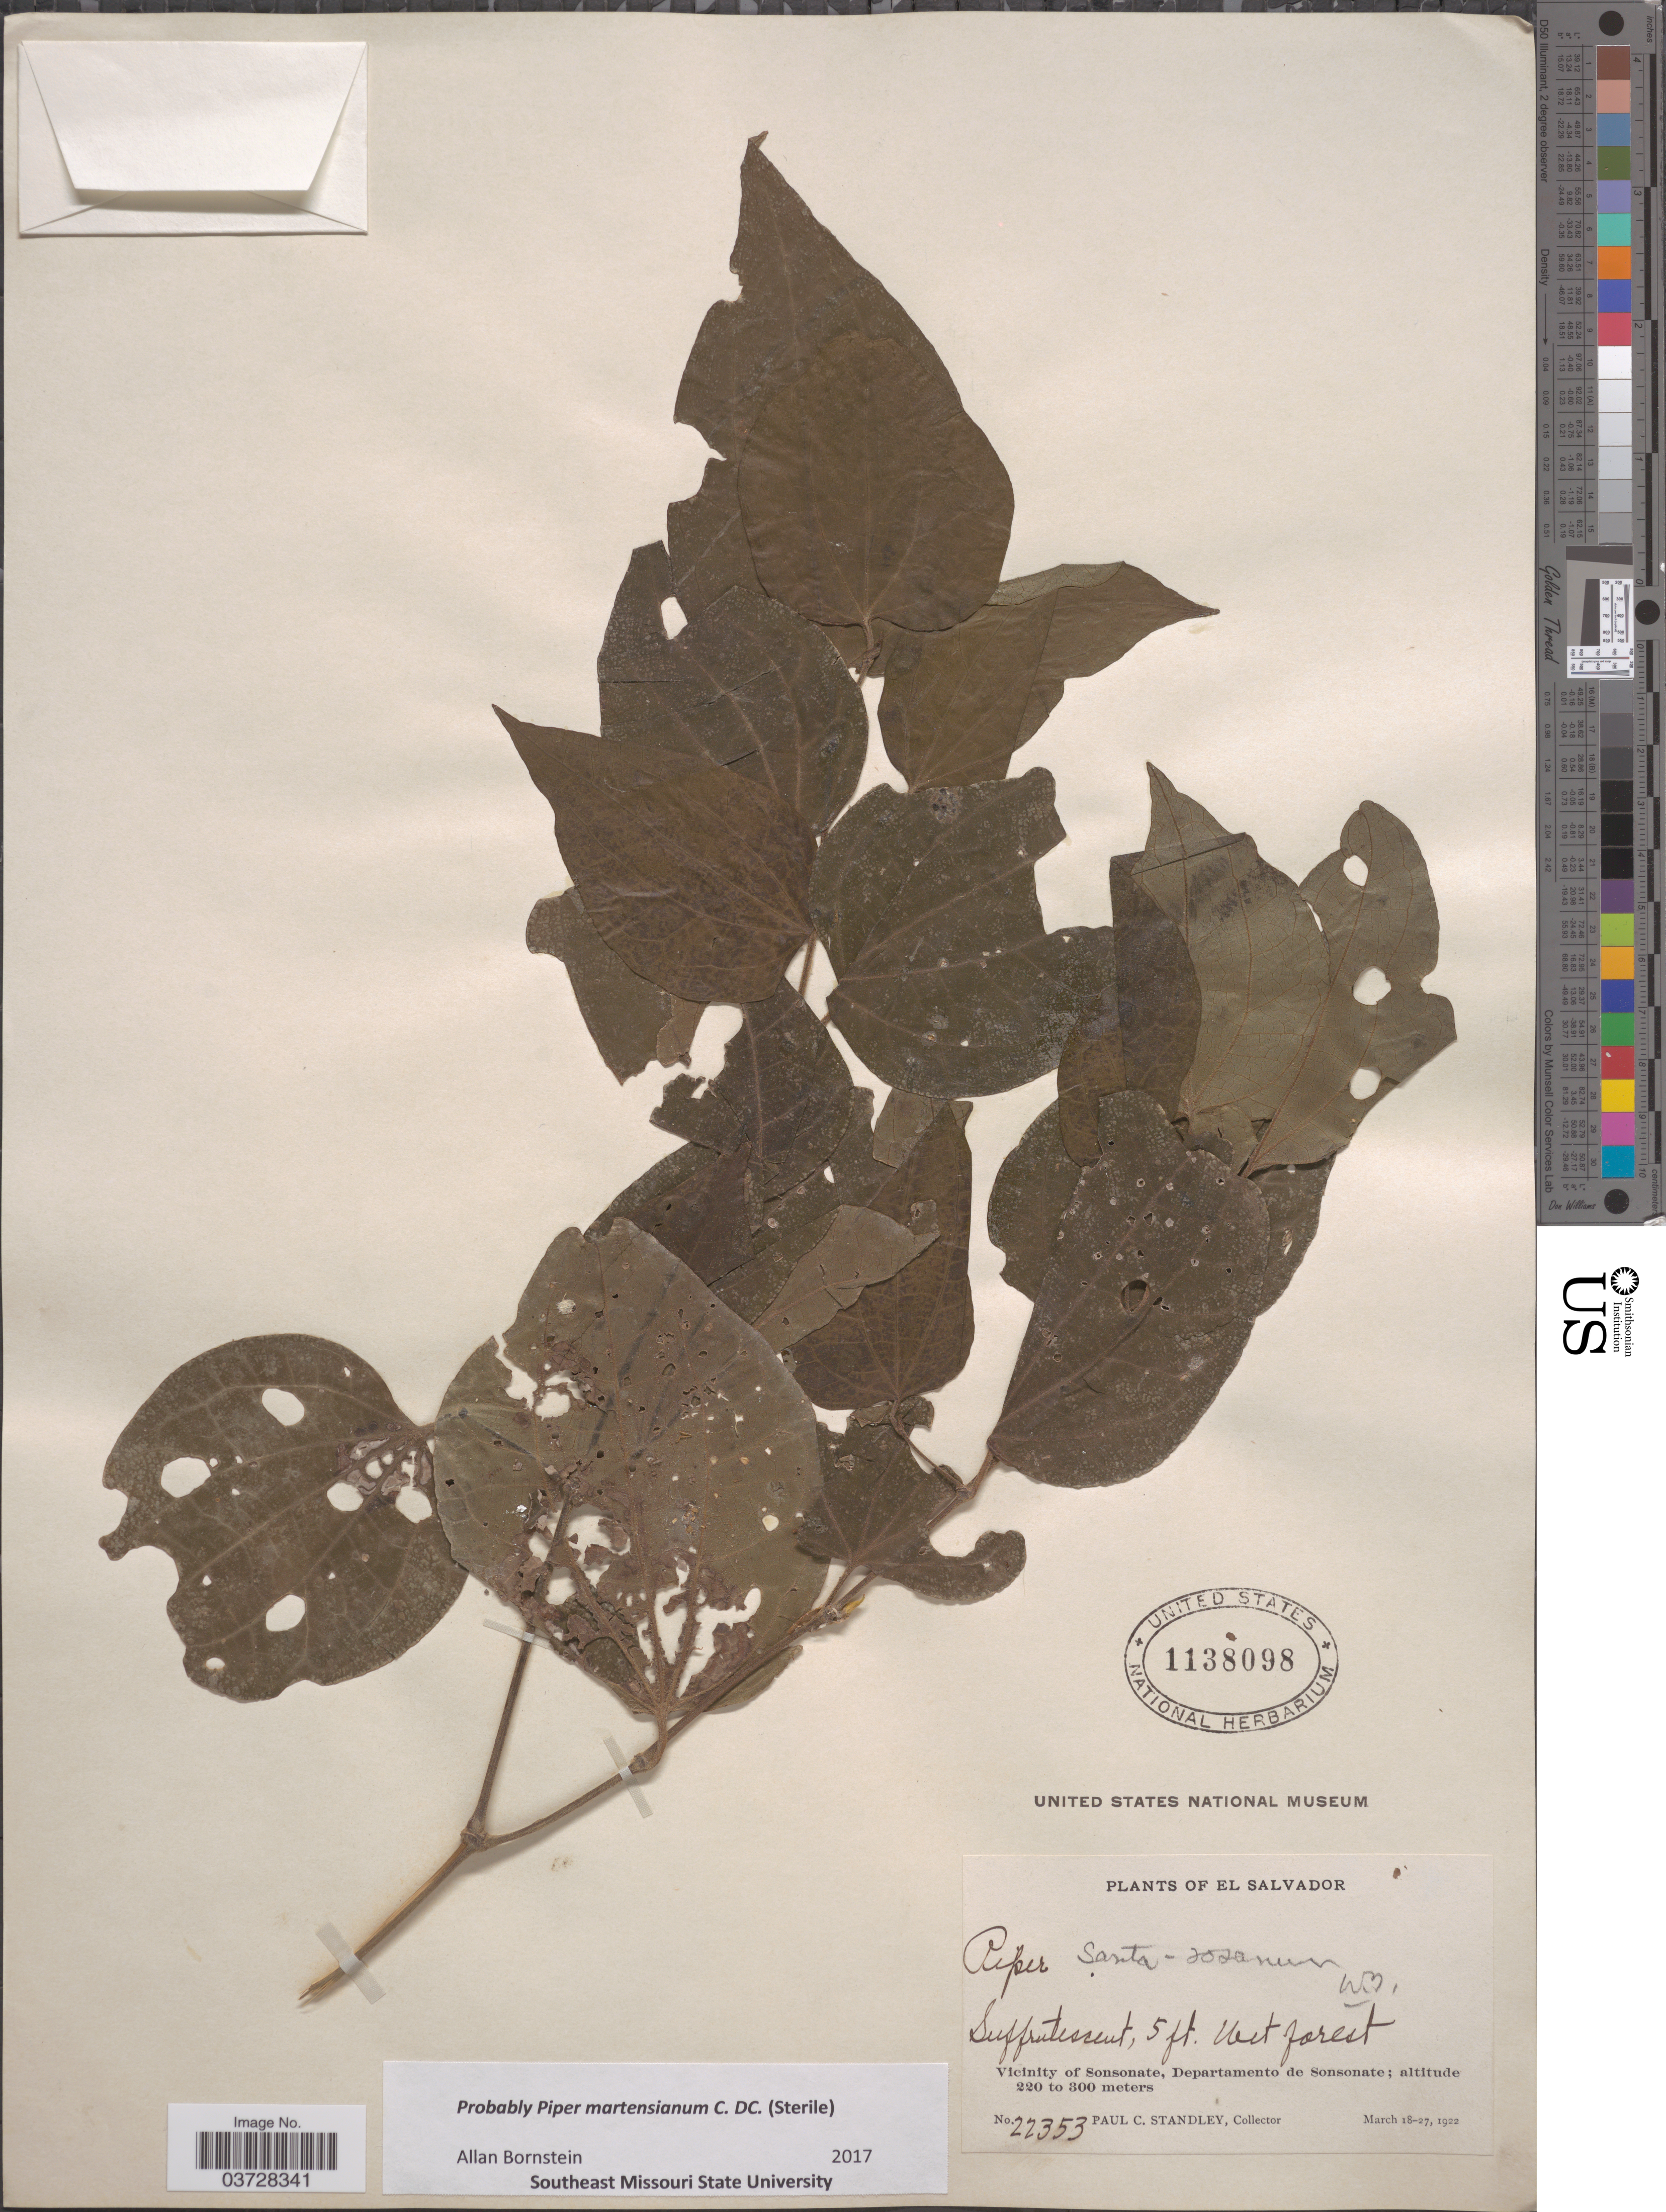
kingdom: Plantae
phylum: Tracheophyta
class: Magnoliopsida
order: Piperales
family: Piperaceae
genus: Piper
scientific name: Piper martensianum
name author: C. DC.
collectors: P. C. Standley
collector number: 22353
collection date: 1922-03-18/1922-03-27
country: El Salvador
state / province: Sonsonate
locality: Vicinity of Sonsonate, Departamento de Sonsonate.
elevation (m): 220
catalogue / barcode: US 1138098